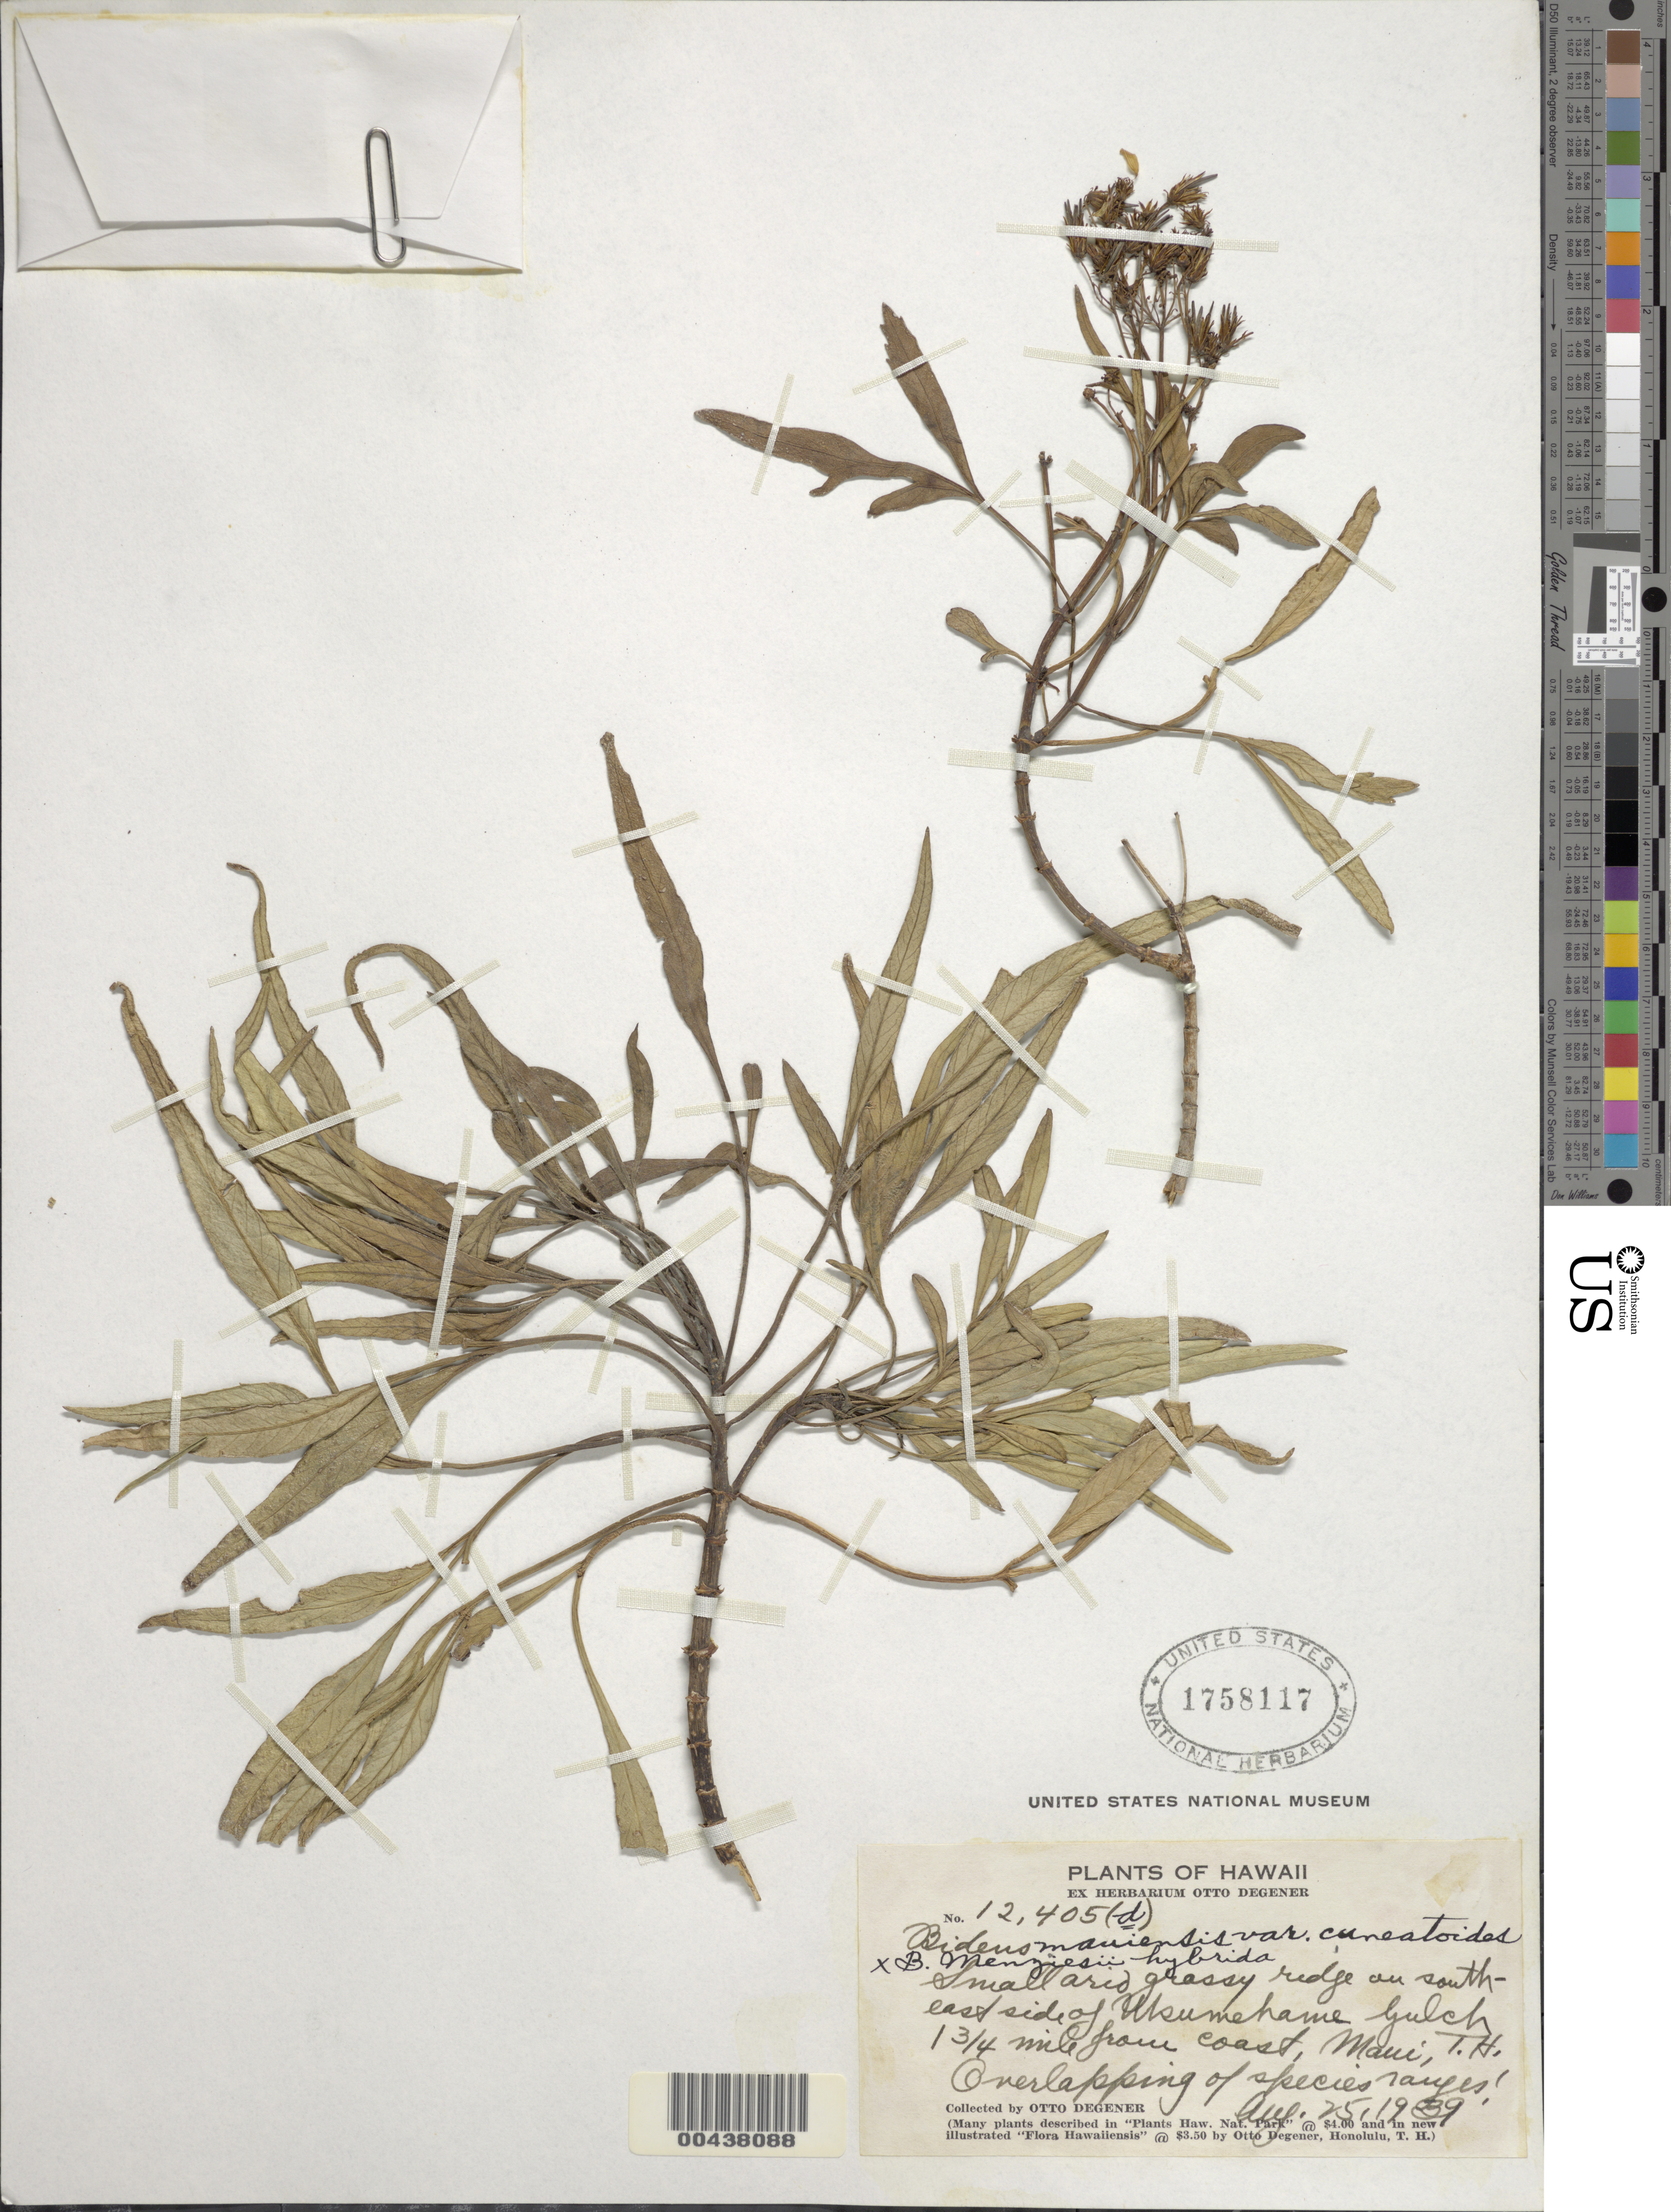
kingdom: Plantae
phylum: Tracheophyta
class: Magnoliopsida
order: Asterales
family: Asteraceae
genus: Bidens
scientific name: Bidens menziesii var. hybrid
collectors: O. Degener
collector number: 12405(d)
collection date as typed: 25 Aug 1939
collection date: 1939-08-25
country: United States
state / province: Hawaii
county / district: Maui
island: Maui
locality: Ridge on southeast side of Ukumehame Gulch, 1.75 miles from coast.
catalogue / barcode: US 1758117